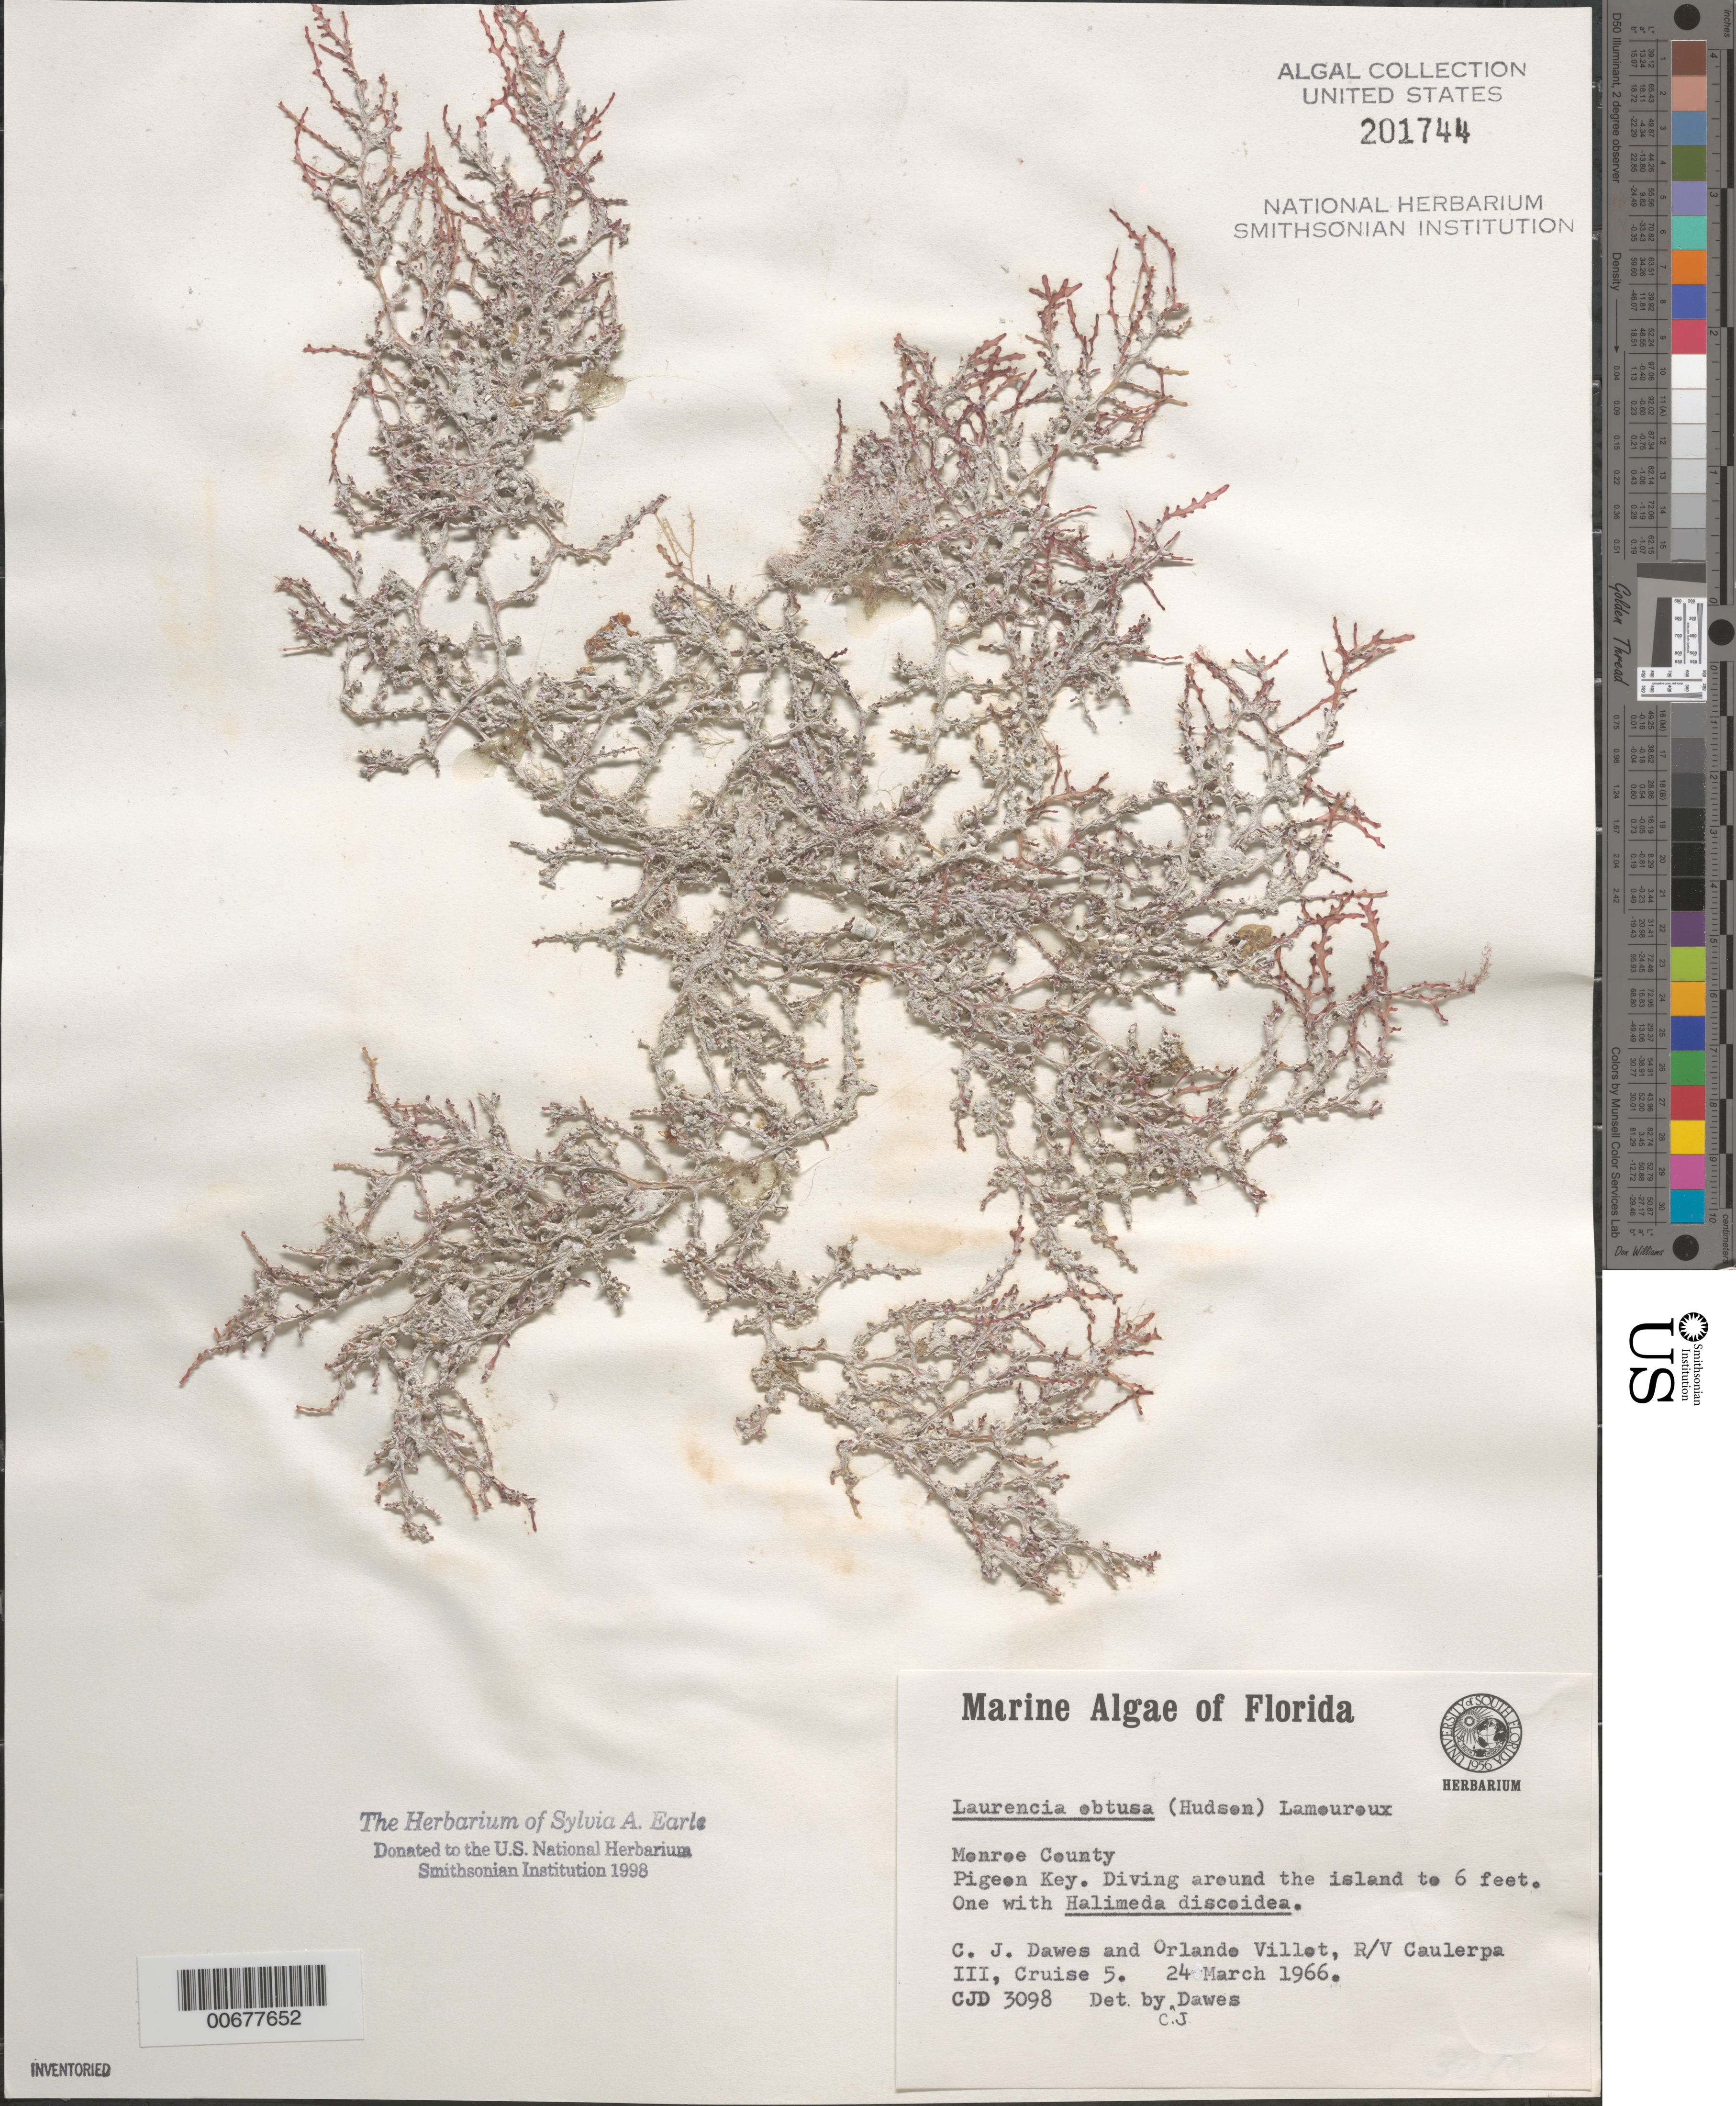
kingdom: Plantae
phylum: Rhodophyta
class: Florideophyceae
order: Ceramiales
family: Rhodomelaceae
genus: Laurencia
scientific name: Laurencia obtusa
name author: (Huds.) J.V.Lamouroux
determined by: Dawes, C. J.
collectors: C. Dawes & O. Villot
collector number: CJD 3098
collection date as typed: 24 Mar 1966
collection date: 1966-03-24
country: United States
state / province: Florida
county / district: Monroe County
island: Pigeon Key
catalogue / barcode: US 201744